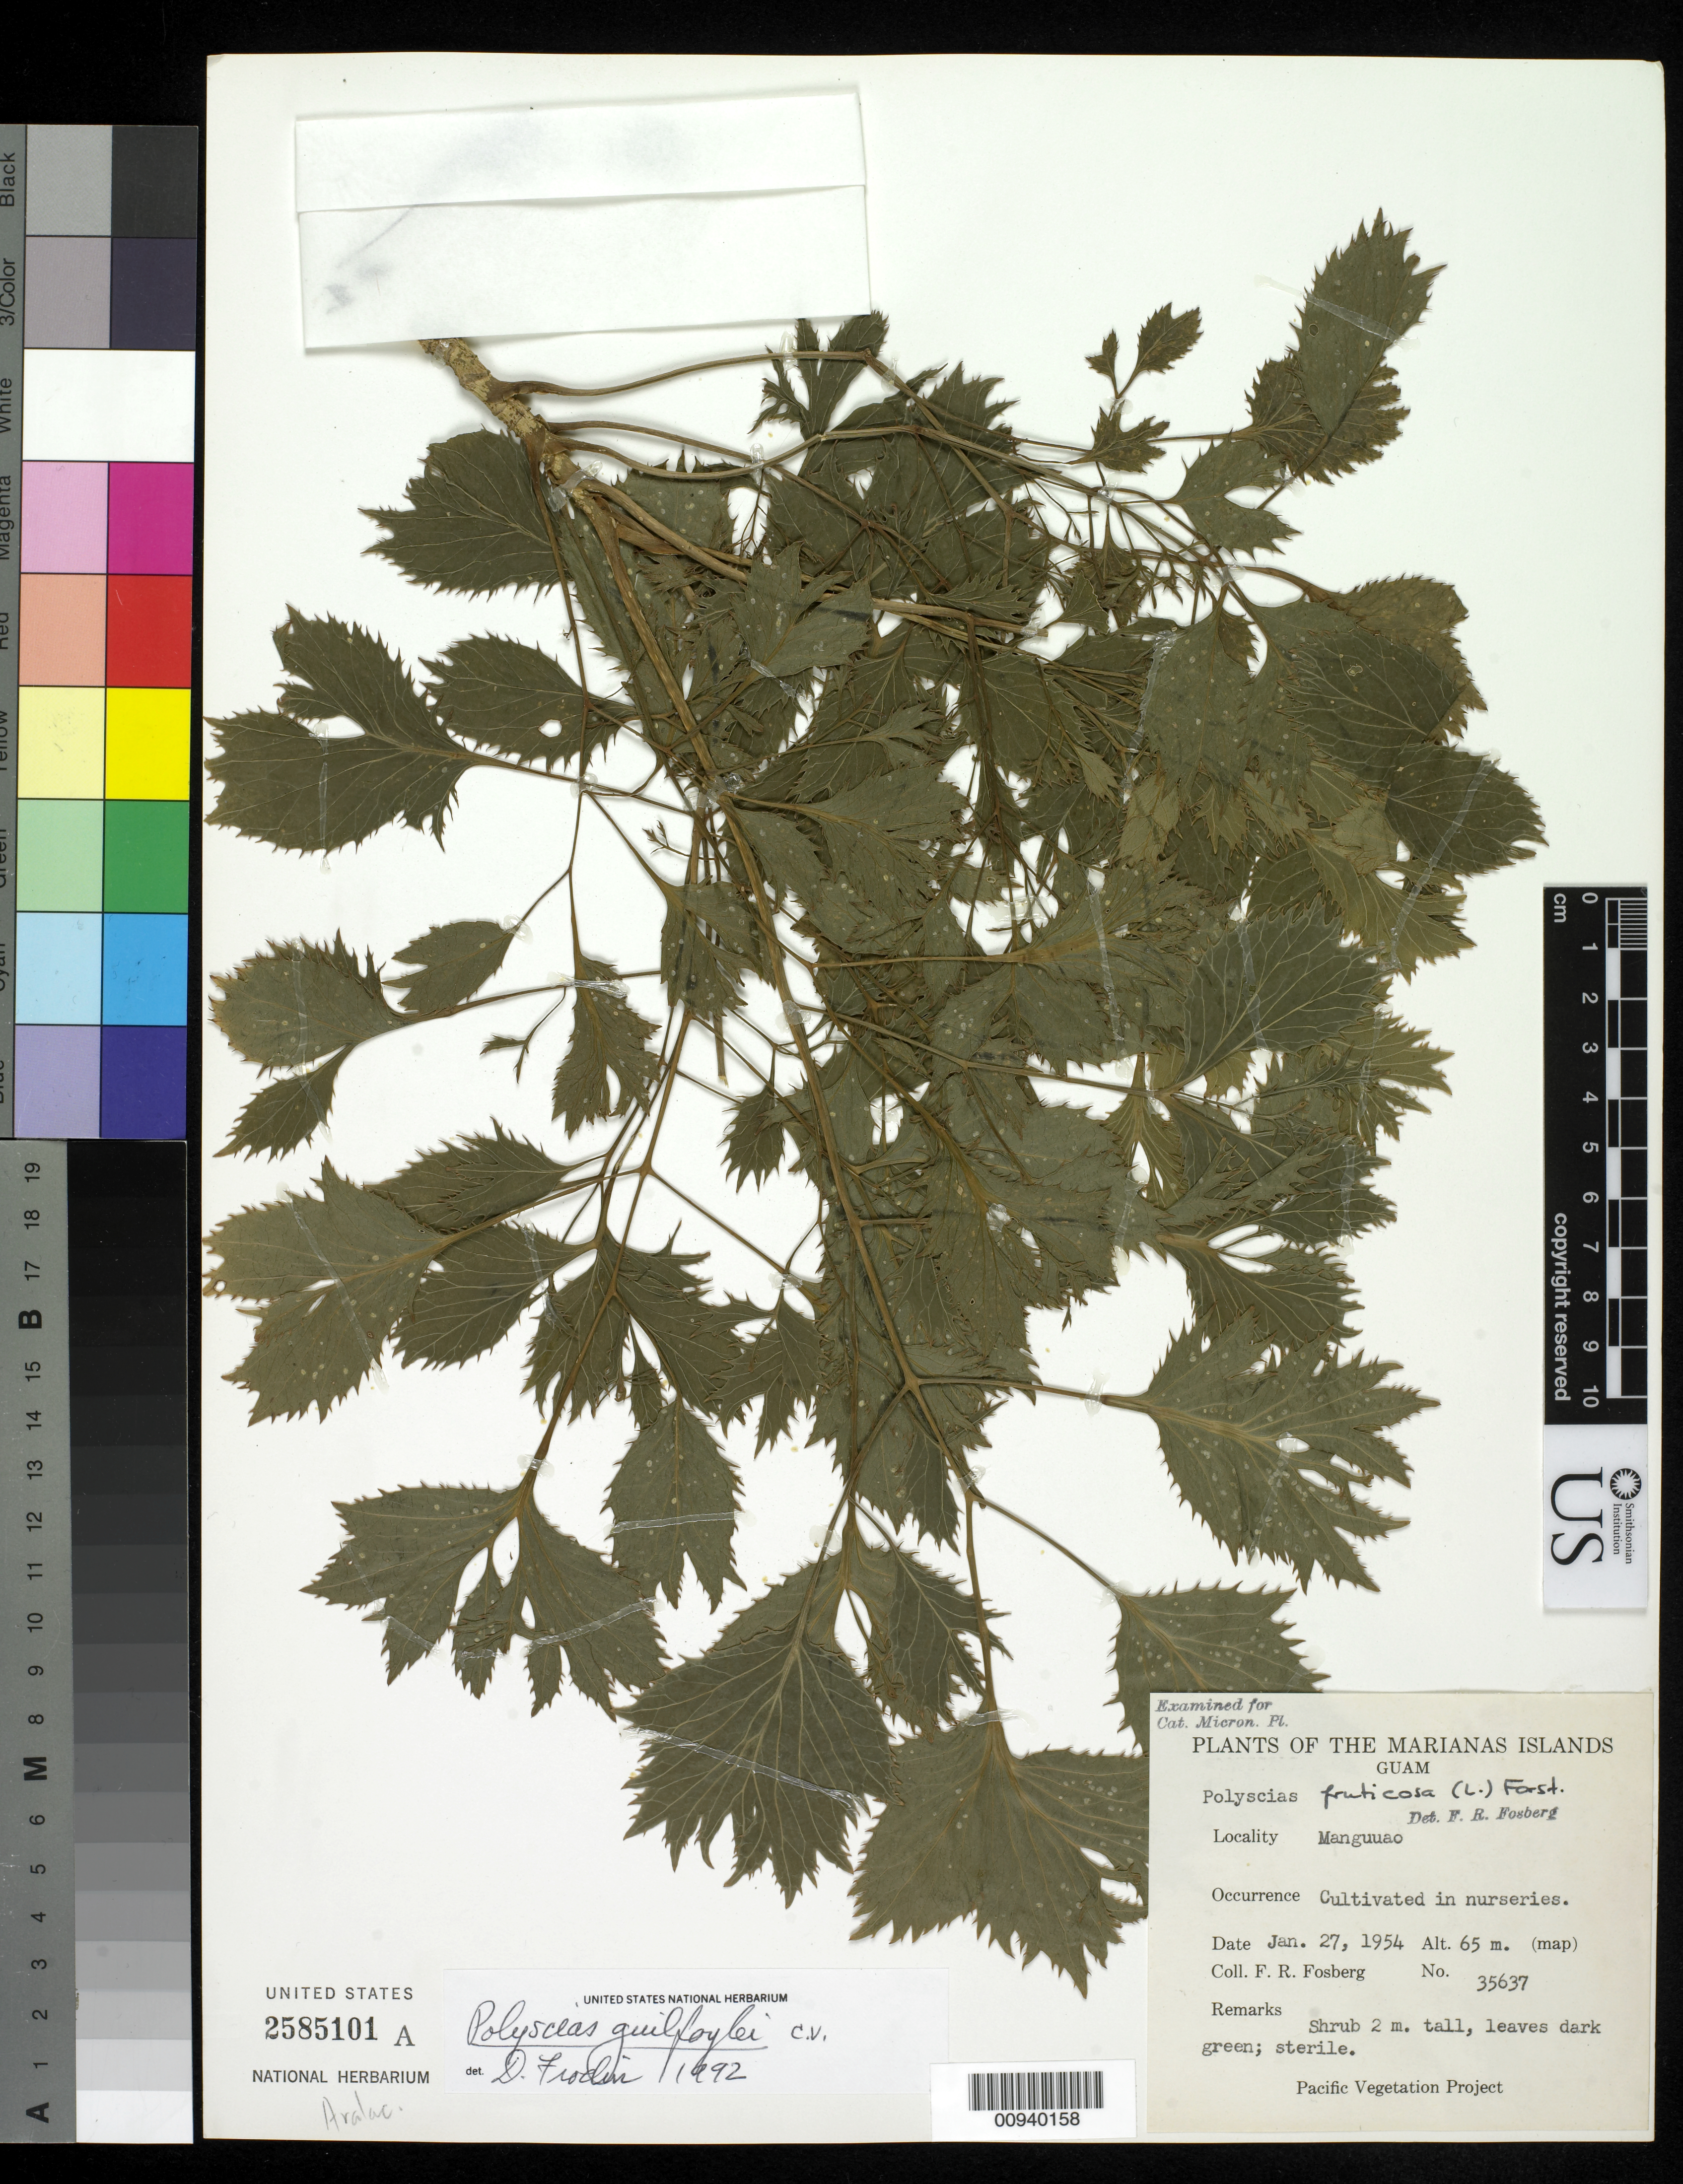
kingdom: Plantae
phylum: Tracheophyta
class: Magnoliopsida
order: Apiales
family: Araliaceae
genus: Polyscias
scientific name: Polyscias guilfoylei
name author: (W. Bull) L.H. Bailey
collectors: F. R. Fosberg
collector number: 35637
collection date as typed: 27 Jan 1954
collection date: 1954-01-27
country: Guam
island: Guam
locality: Manguuao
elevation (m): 65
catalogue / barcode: US 2585101